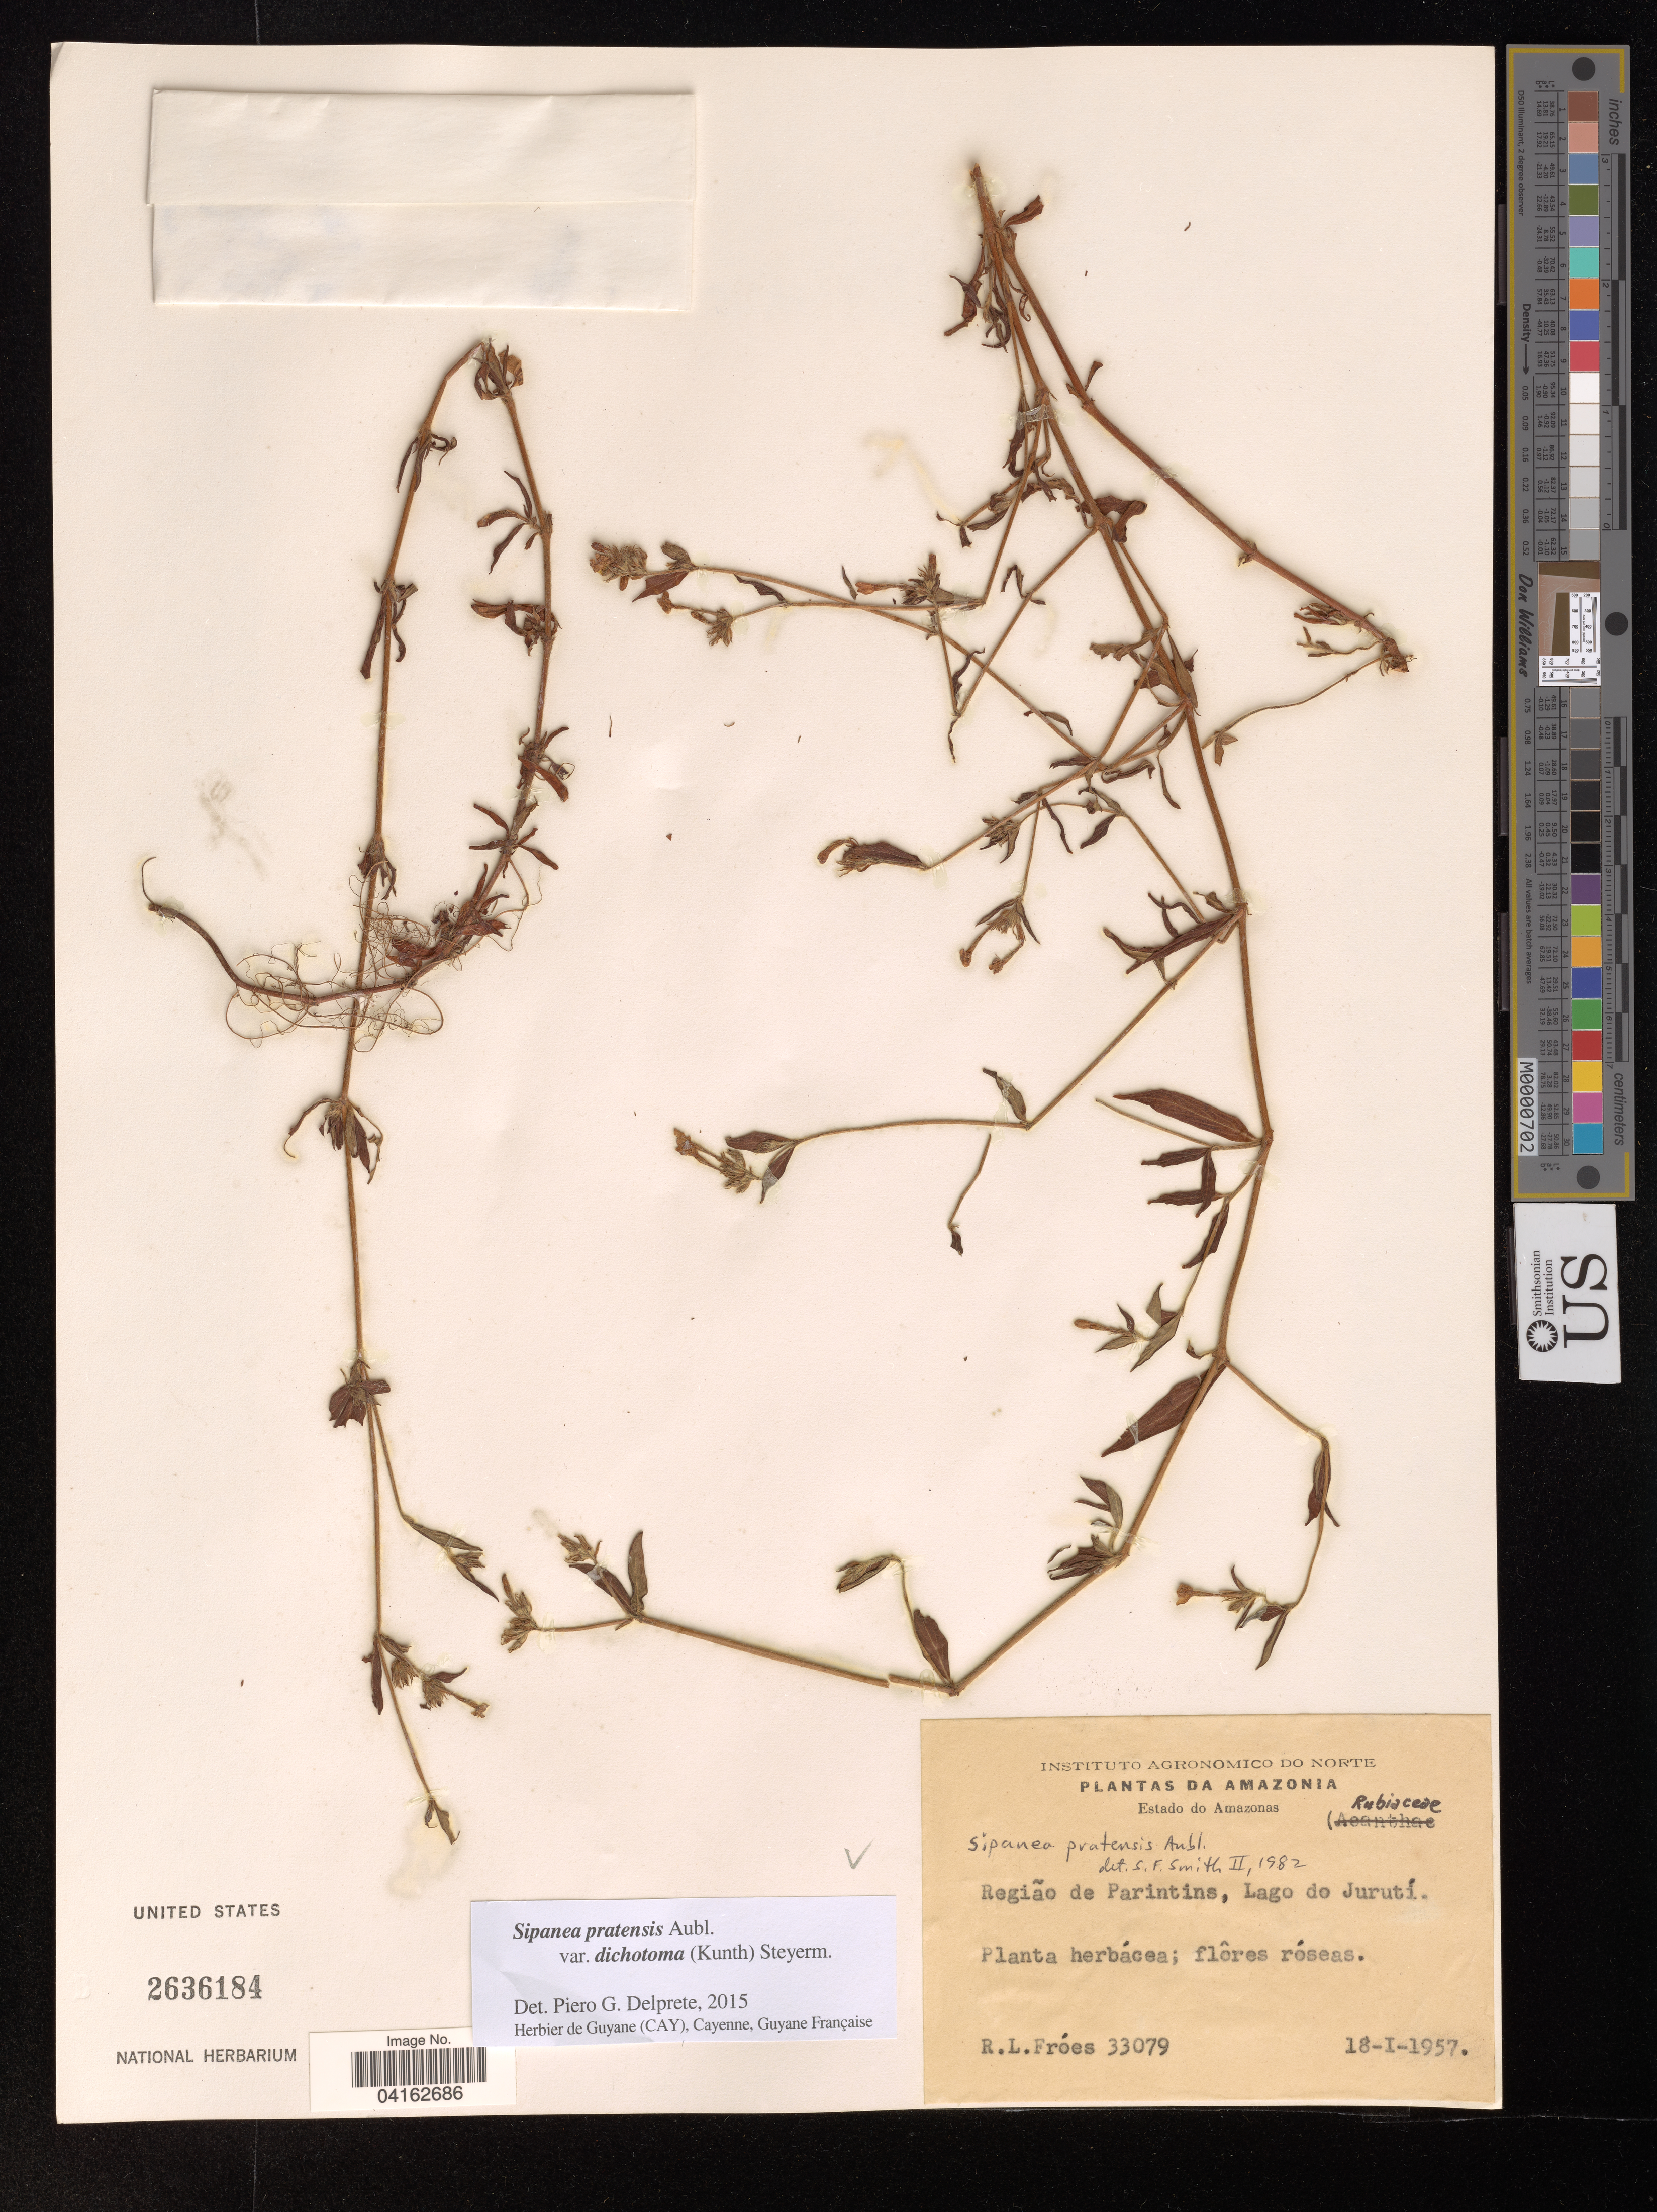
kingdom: Plantae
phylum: Tracheophyta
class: Magnoliopsida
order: Gentianales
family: Rubiaceae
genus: Sipanea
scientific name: Sipanea pratensis var. dichotoma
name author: (Kunth) Steyerm.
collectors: R. Froes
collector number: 33079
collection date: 1957-01-18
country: Brazil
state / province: Amazonas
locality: Amazonia. Região de Parintins, Lago do Jurutí.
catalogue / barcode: US 2636184